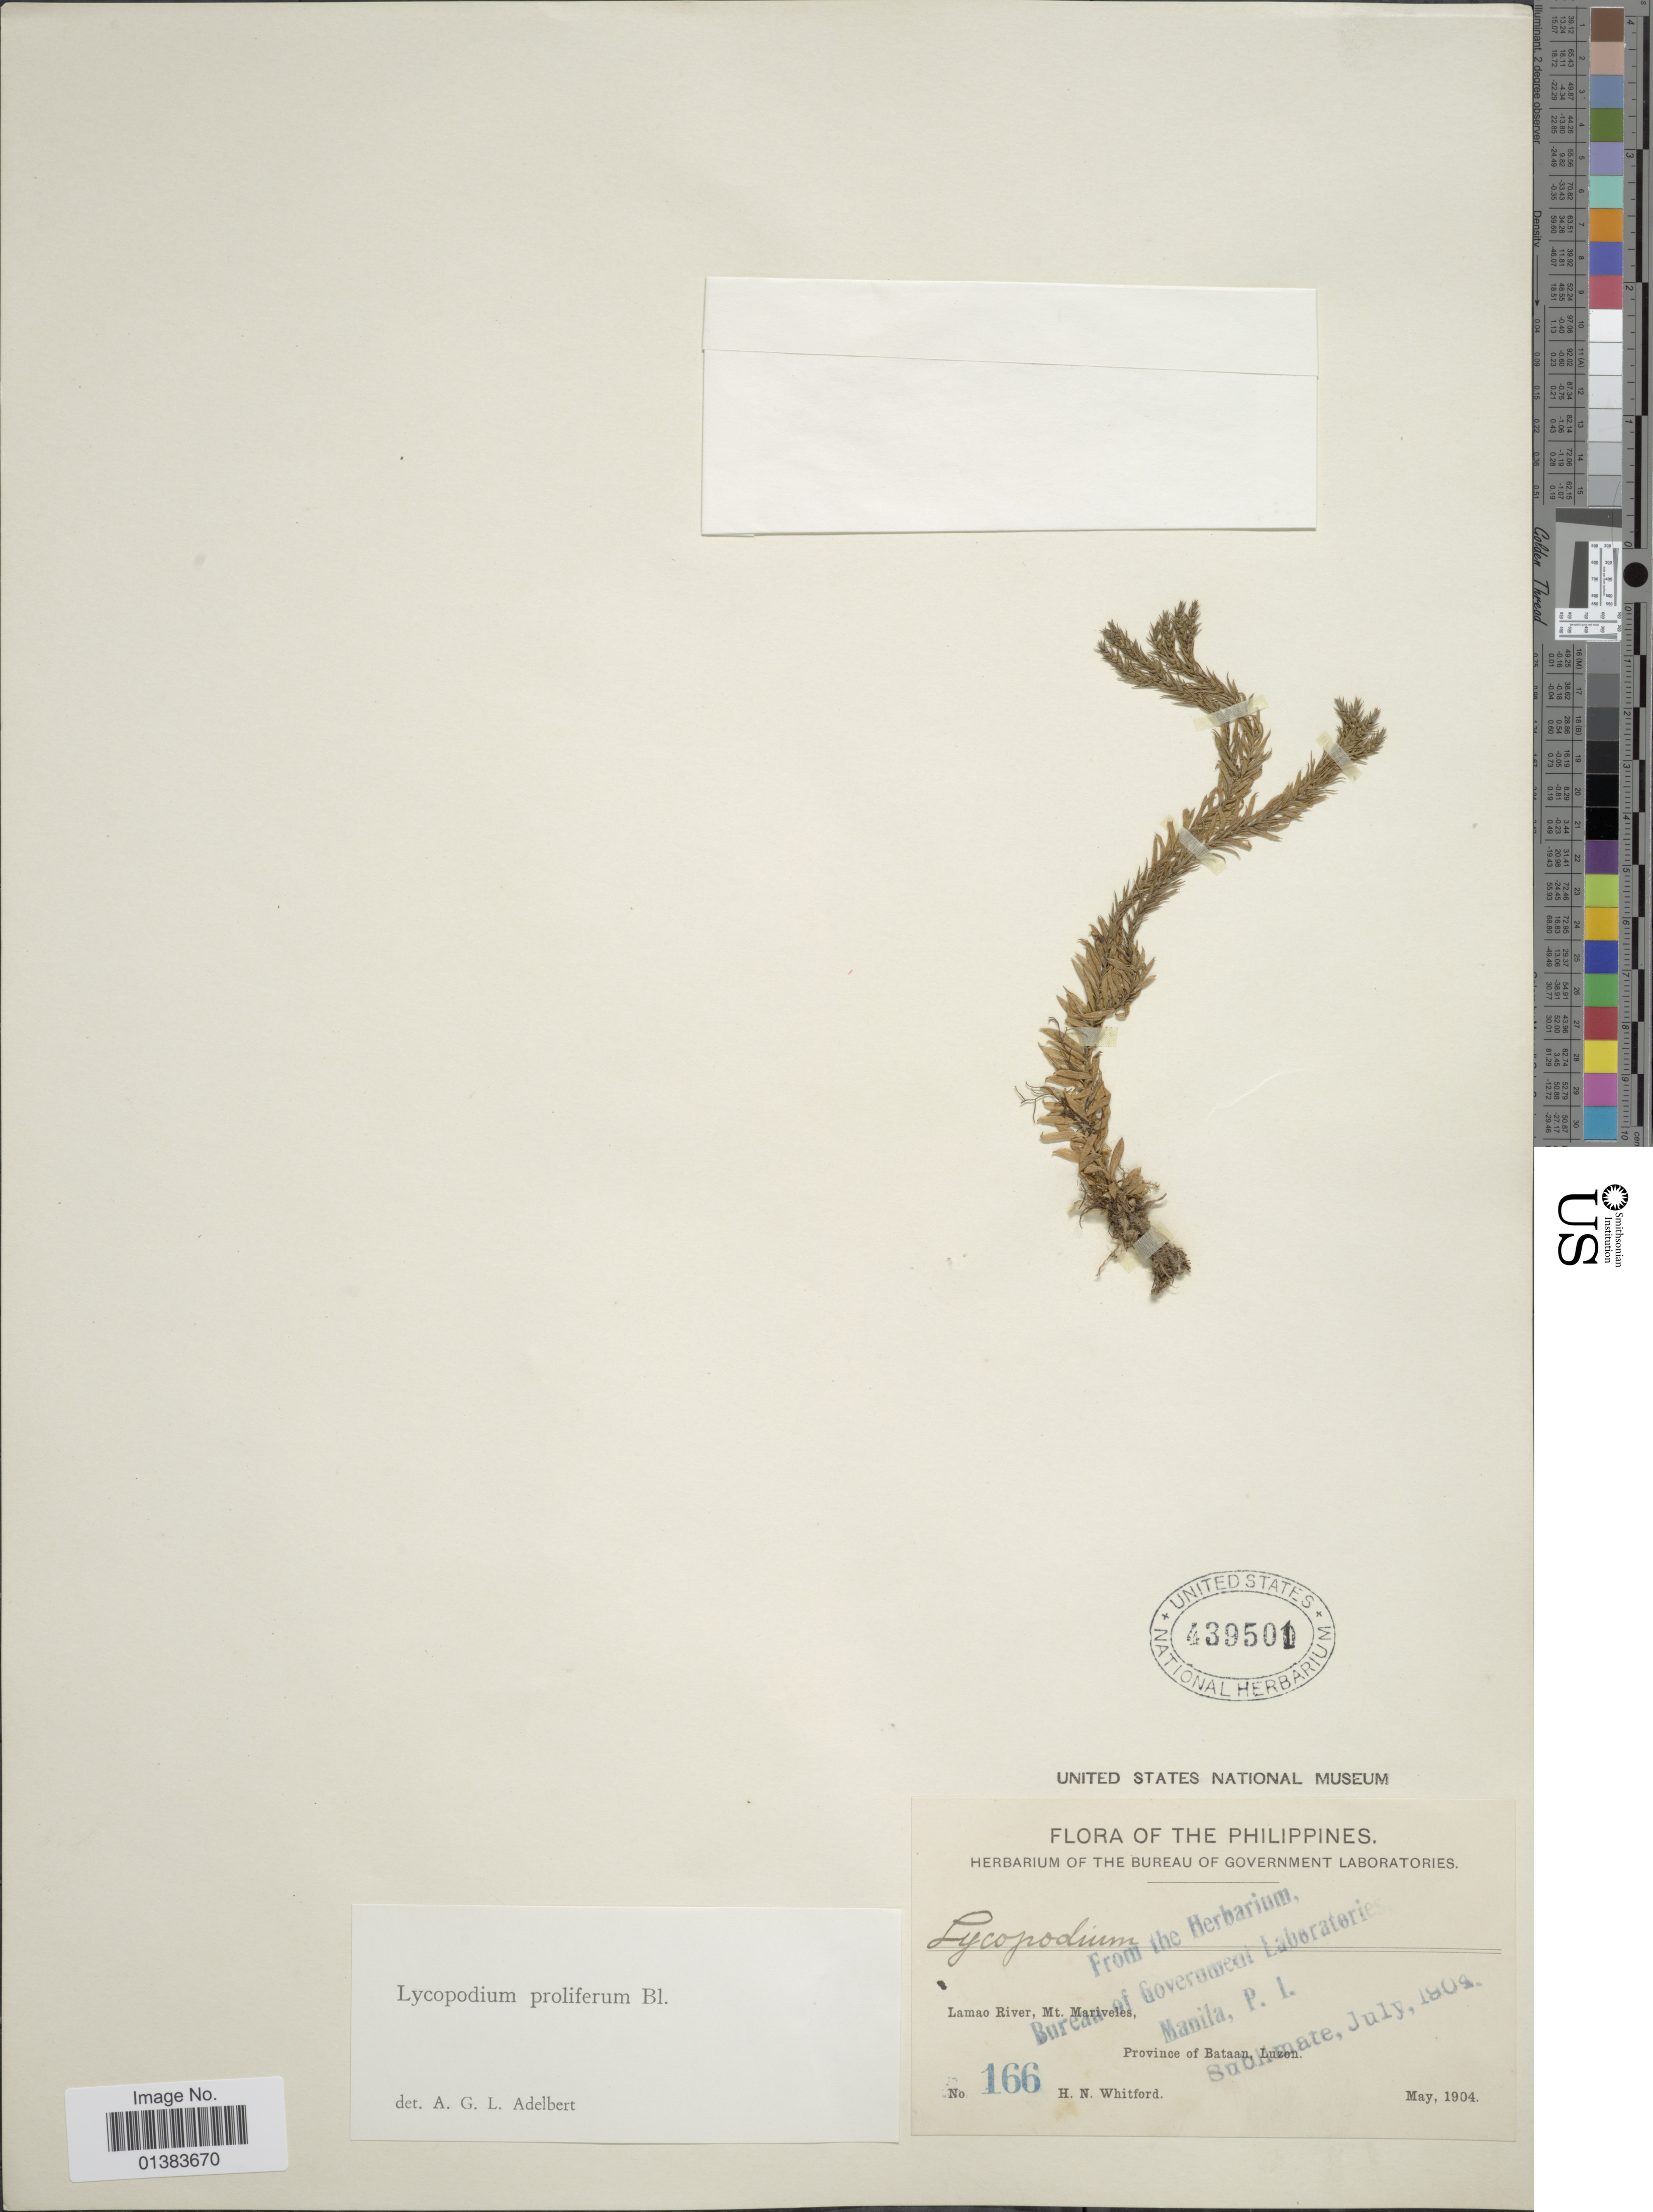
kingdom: Plantae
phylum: Tracheophyta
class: Lycopodiopsida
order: Lycopodiales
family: Lycopodiaceae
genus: Phlegmariurus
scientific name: Phlegmariurus proliferus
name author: (Blume) A. R. Field & Bostock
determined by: Field, A. R.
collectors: H. N. Whitford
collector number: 166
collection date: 1904-05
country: Philippines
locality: Lamao River, Mt. Mariveles, Province of Bataan, Luzon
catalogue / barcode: US 439501